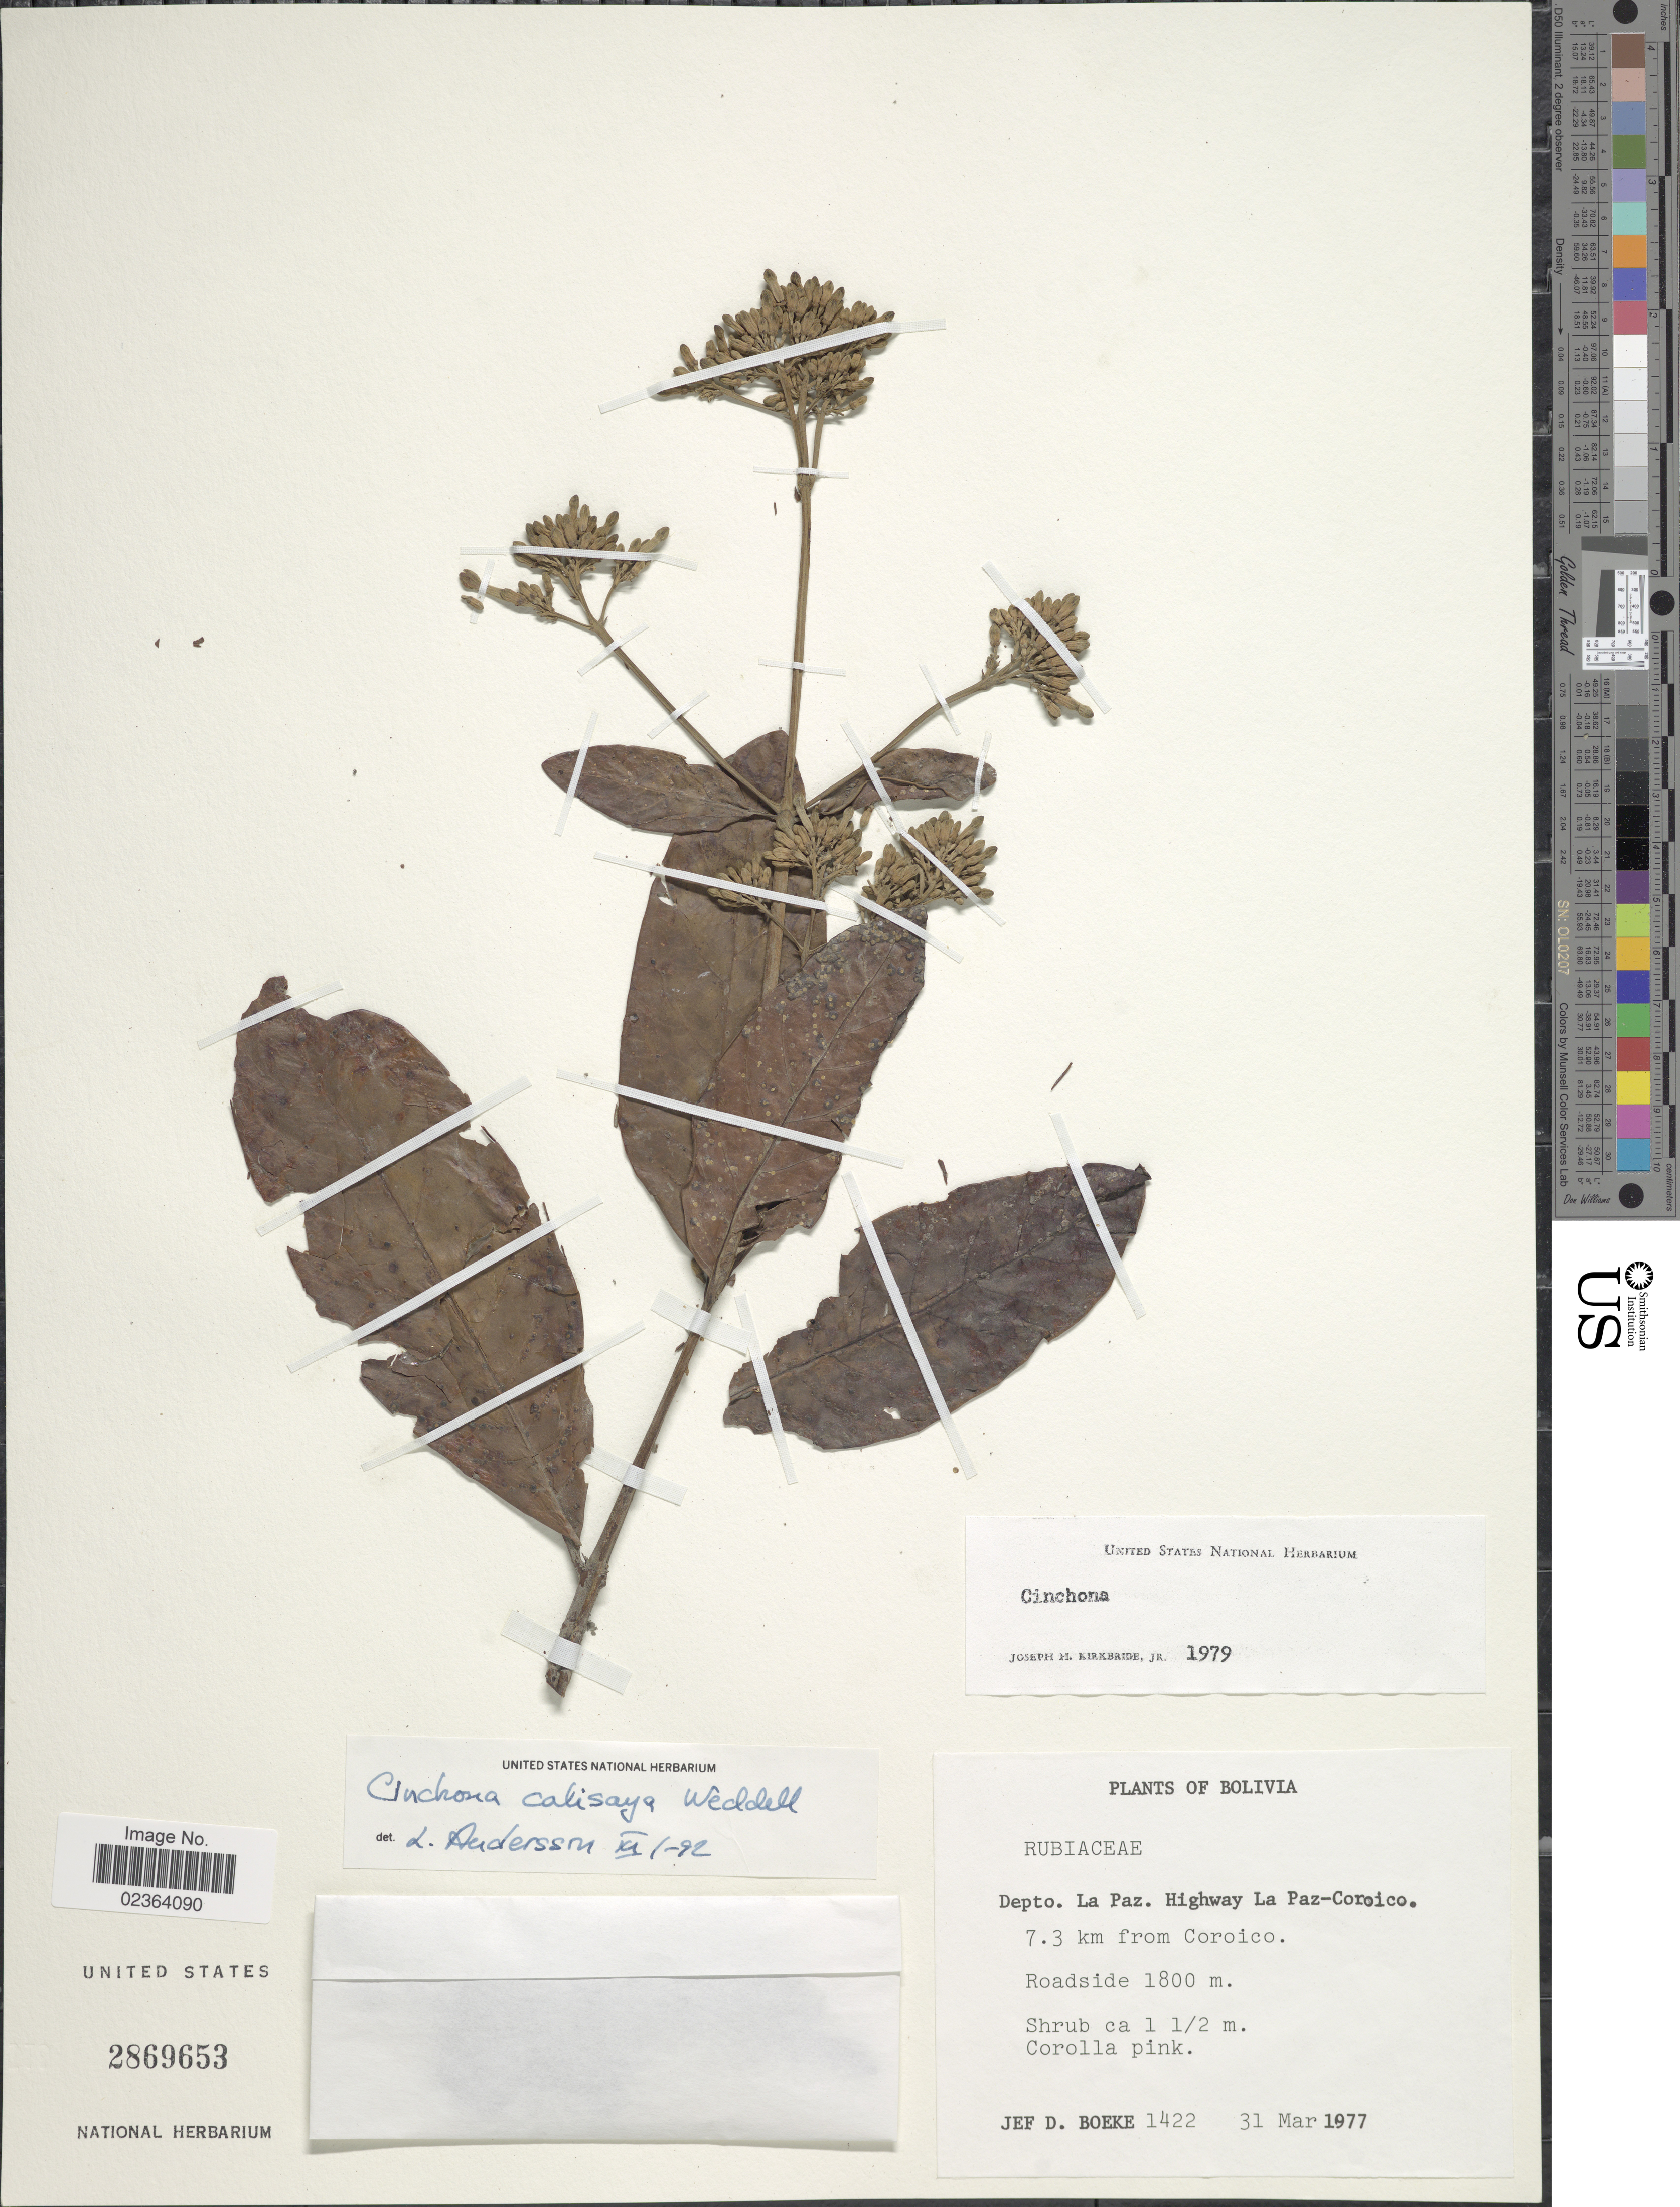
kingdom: Plantae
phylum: Tracheophyta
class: Magnoliopsida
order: Gentianales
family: Rubiaceae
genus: Cinchona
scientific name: Cinchona calisaya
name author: Wedd.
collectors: J. Boeke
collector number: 1422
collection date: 1977-03-31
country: Bolivia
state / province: La Paz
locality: Depto. La Paz, Highway La Paz-Coroico, 7.3 km from Coroico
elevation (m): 1800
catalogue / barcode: US 2869653